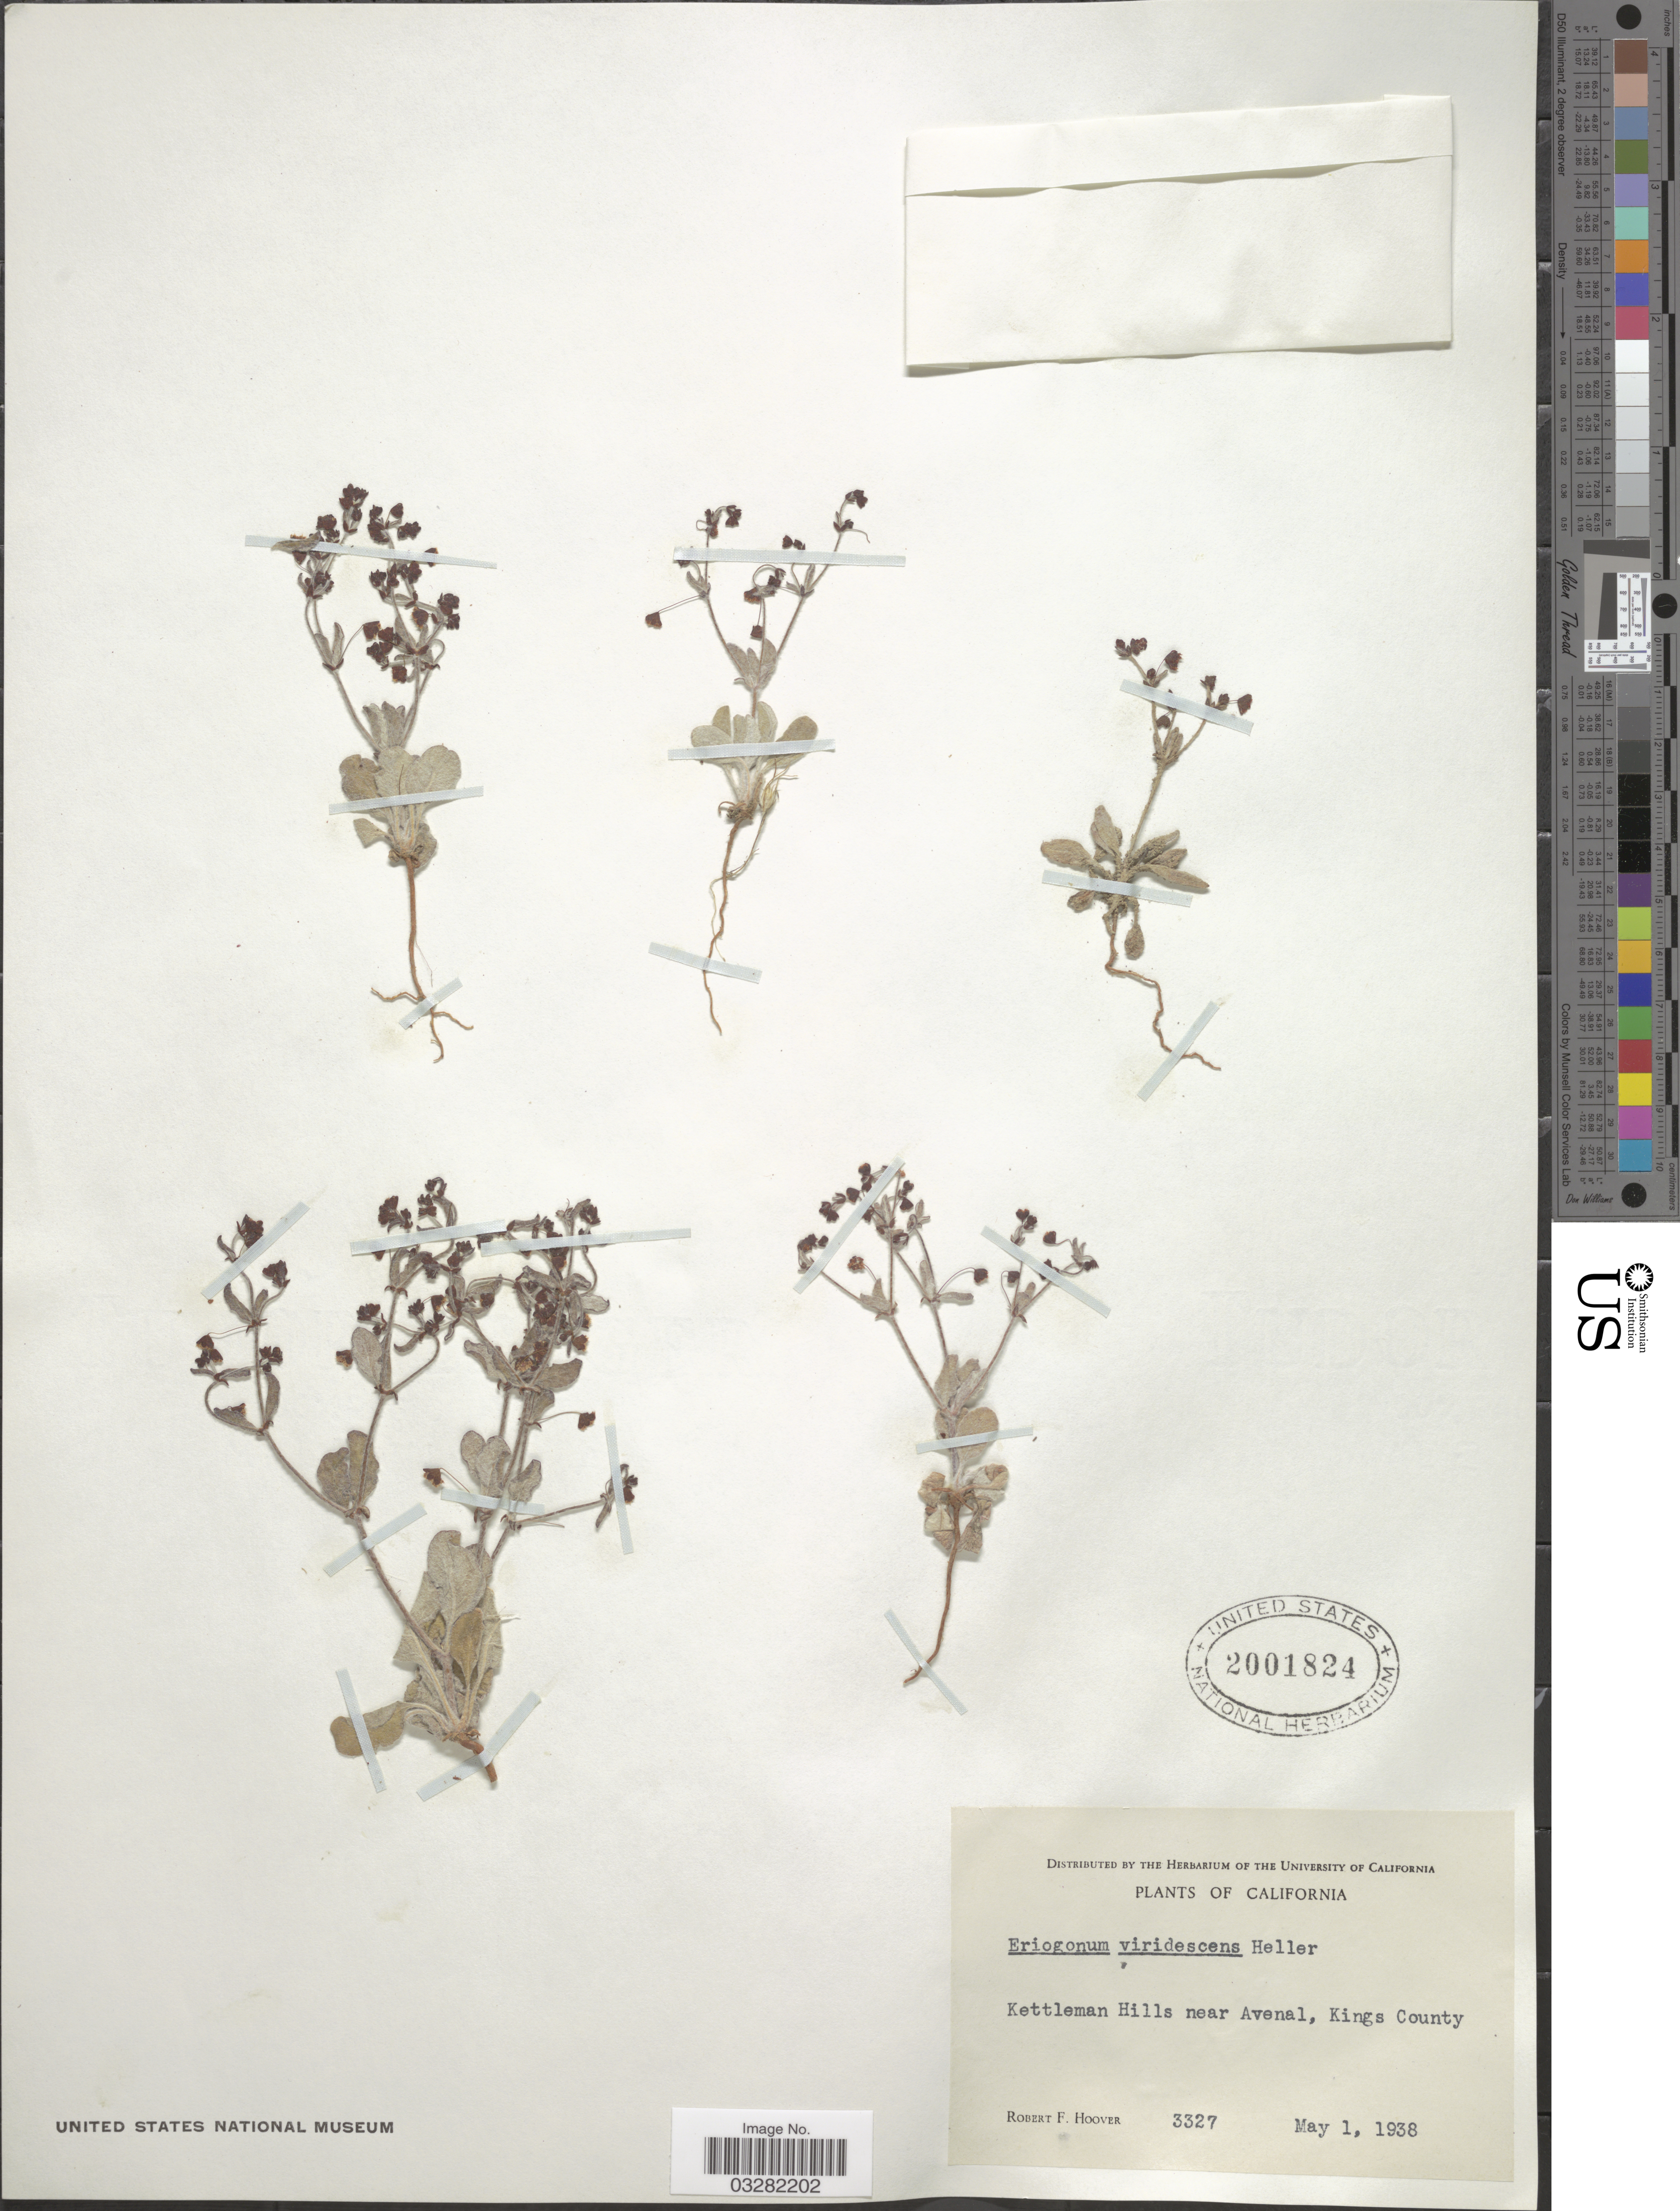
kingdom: Plantae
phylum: Tracheophyta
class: Magnoliopsida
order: Caryophyllales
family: Polygonaceae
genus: Eriogonum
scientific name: Eriogonum viridescens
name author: A. Heller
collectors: R. F. Hoover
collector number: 3327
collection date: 1938-05-01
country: United States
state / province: California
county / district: Kings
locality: Kettleman Hills near Avenal, Kings County.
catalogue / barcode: US 2001824